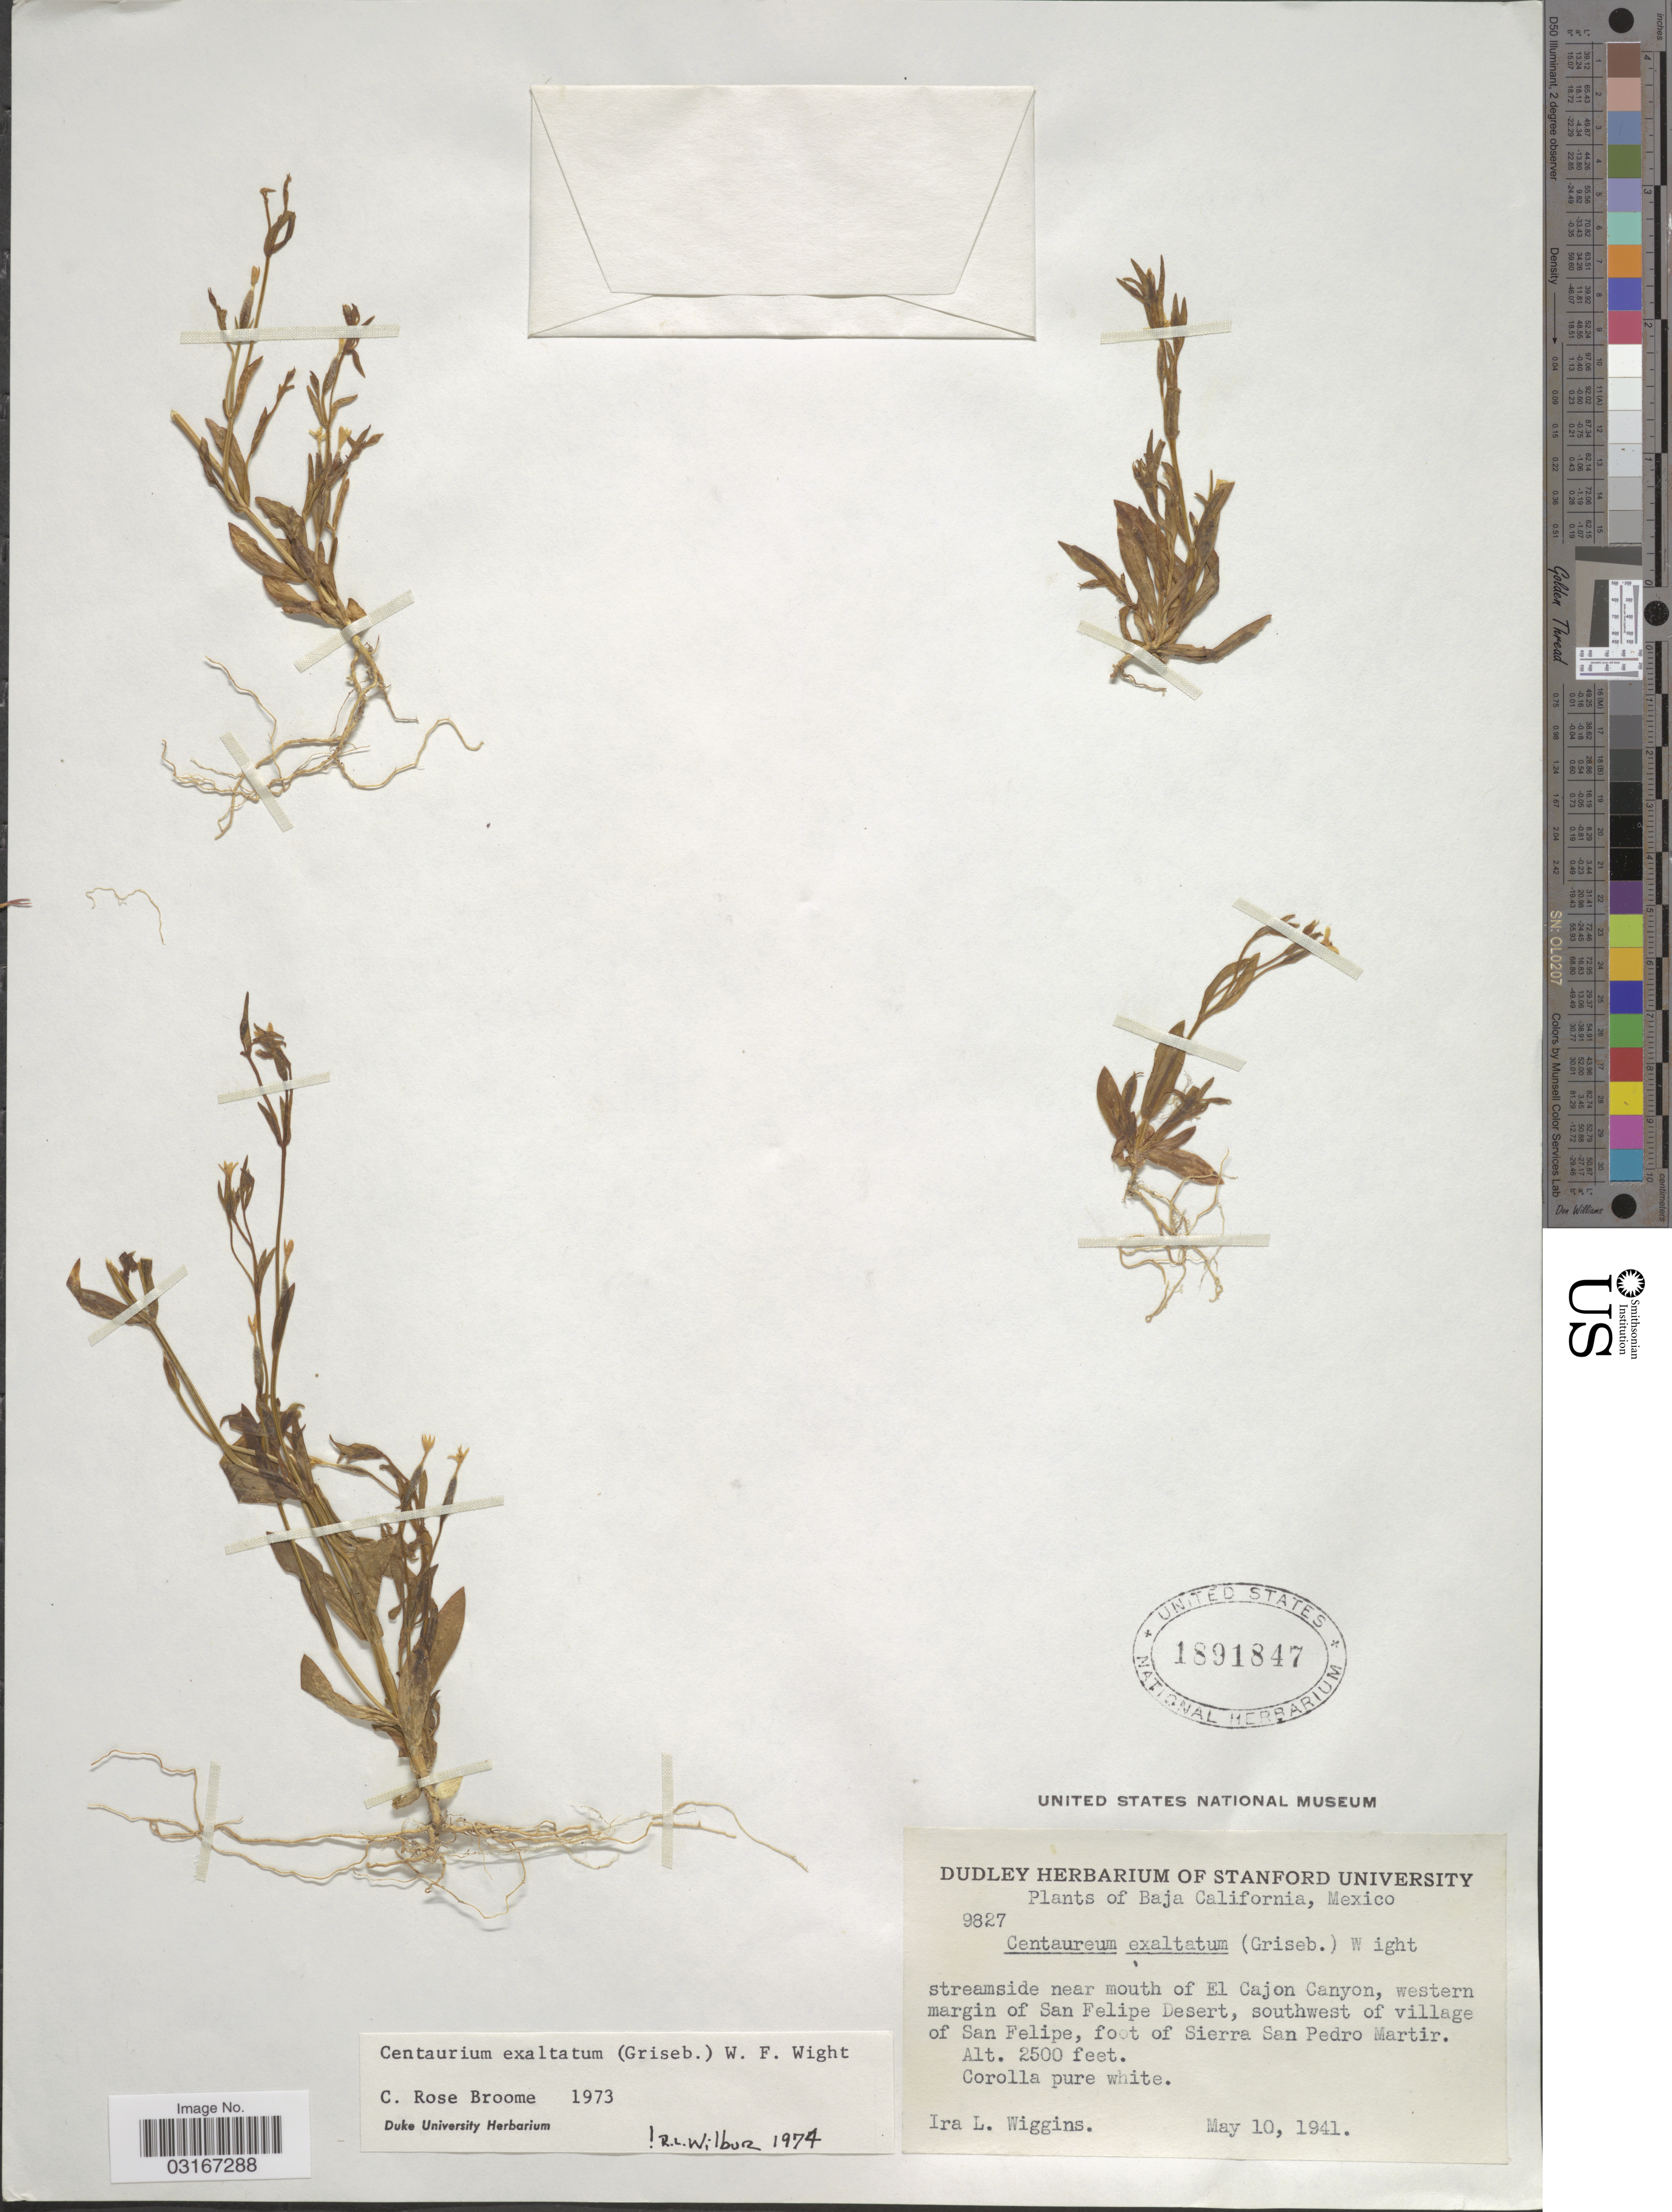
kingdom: Plantae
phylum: Tracheophyta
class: Magnoliopsida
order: Gentianales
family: Gentianaceae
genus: Centaurium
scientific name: Centaurium exaltatum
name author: (Griseb.) W. Wight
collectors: I. L. Wiggins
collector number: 9827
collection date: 1941-05-10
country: Mexico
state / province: Baja California Sur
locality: Streamside near mouth of El Cajon Canyon, western margin of San Felipe Desert, southwest of village of San Felipe, foot of Sierra San Pedro Martir.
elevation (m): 762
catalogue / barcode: US 1891847